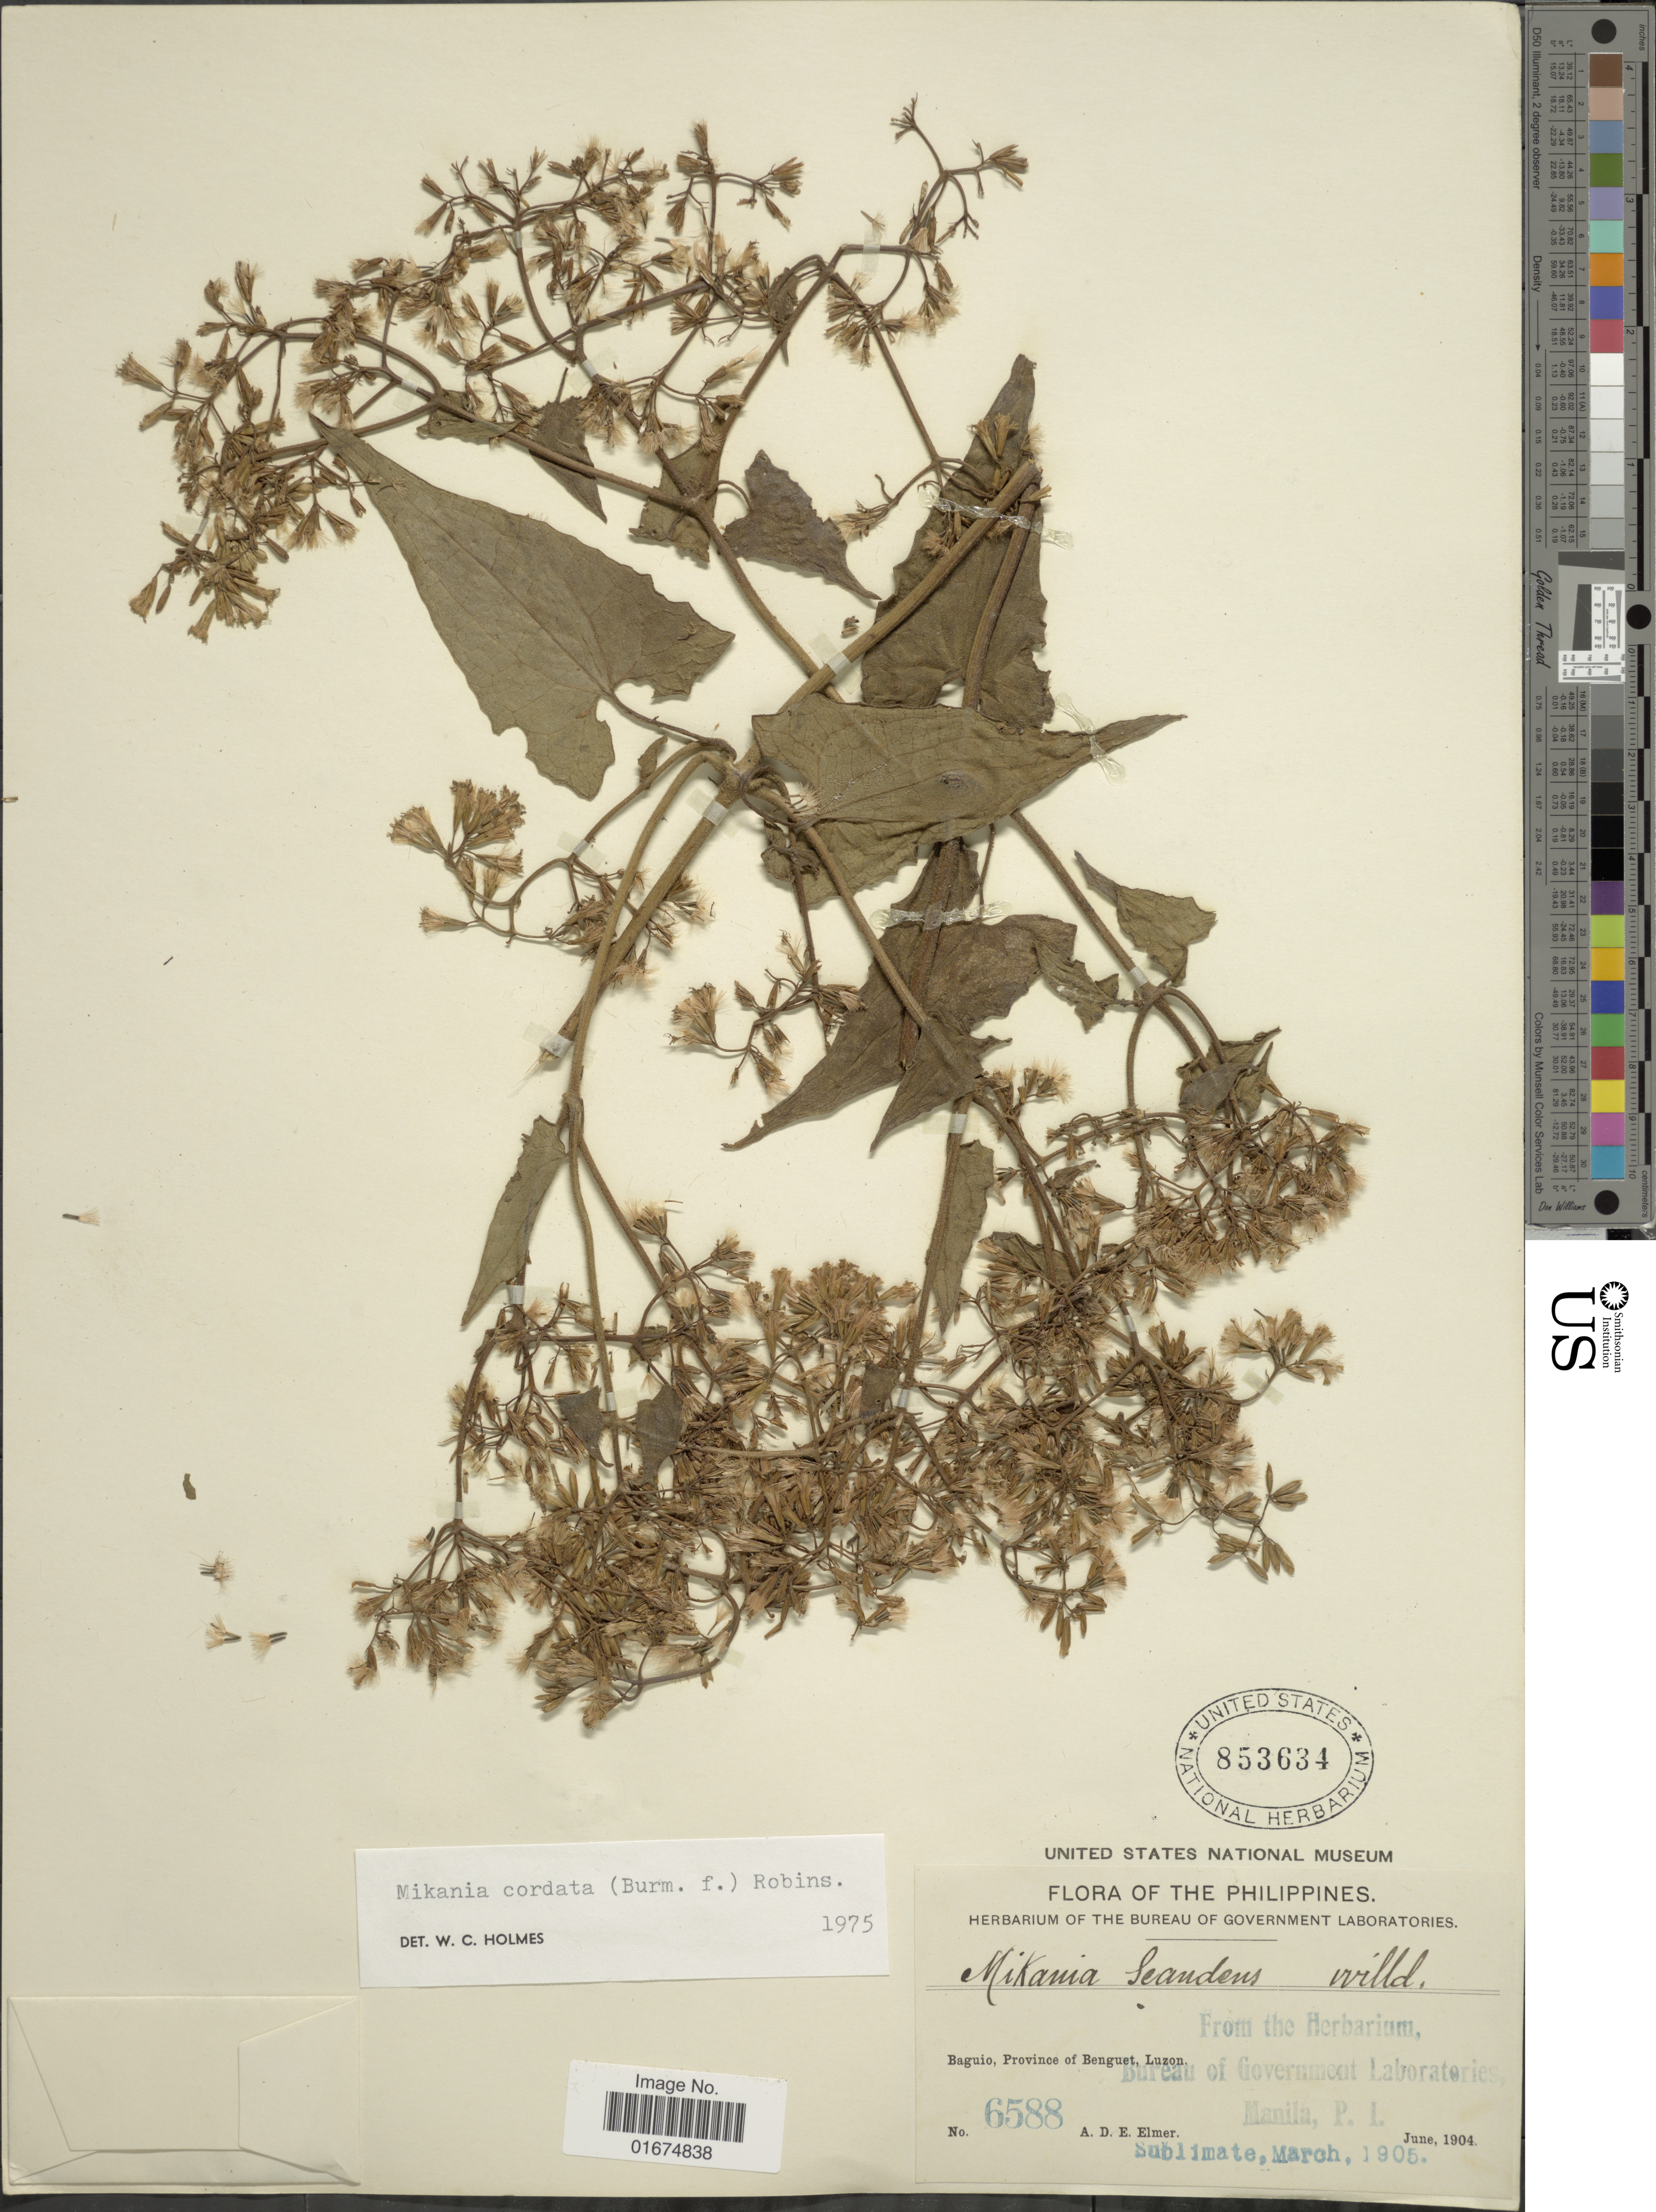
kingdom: Plantae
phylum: Tracheophyta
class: Magnoliopsida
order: Asterales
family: Asteraceae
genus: Mikania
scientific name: Mikania cordata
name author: (Burm. f.) B.L. Rob.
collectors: A. D. E. Elmer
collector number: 6588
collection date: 1905-03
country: Philippines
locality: Baguio, Province of Benguet, Luzon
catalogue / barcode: US 853634